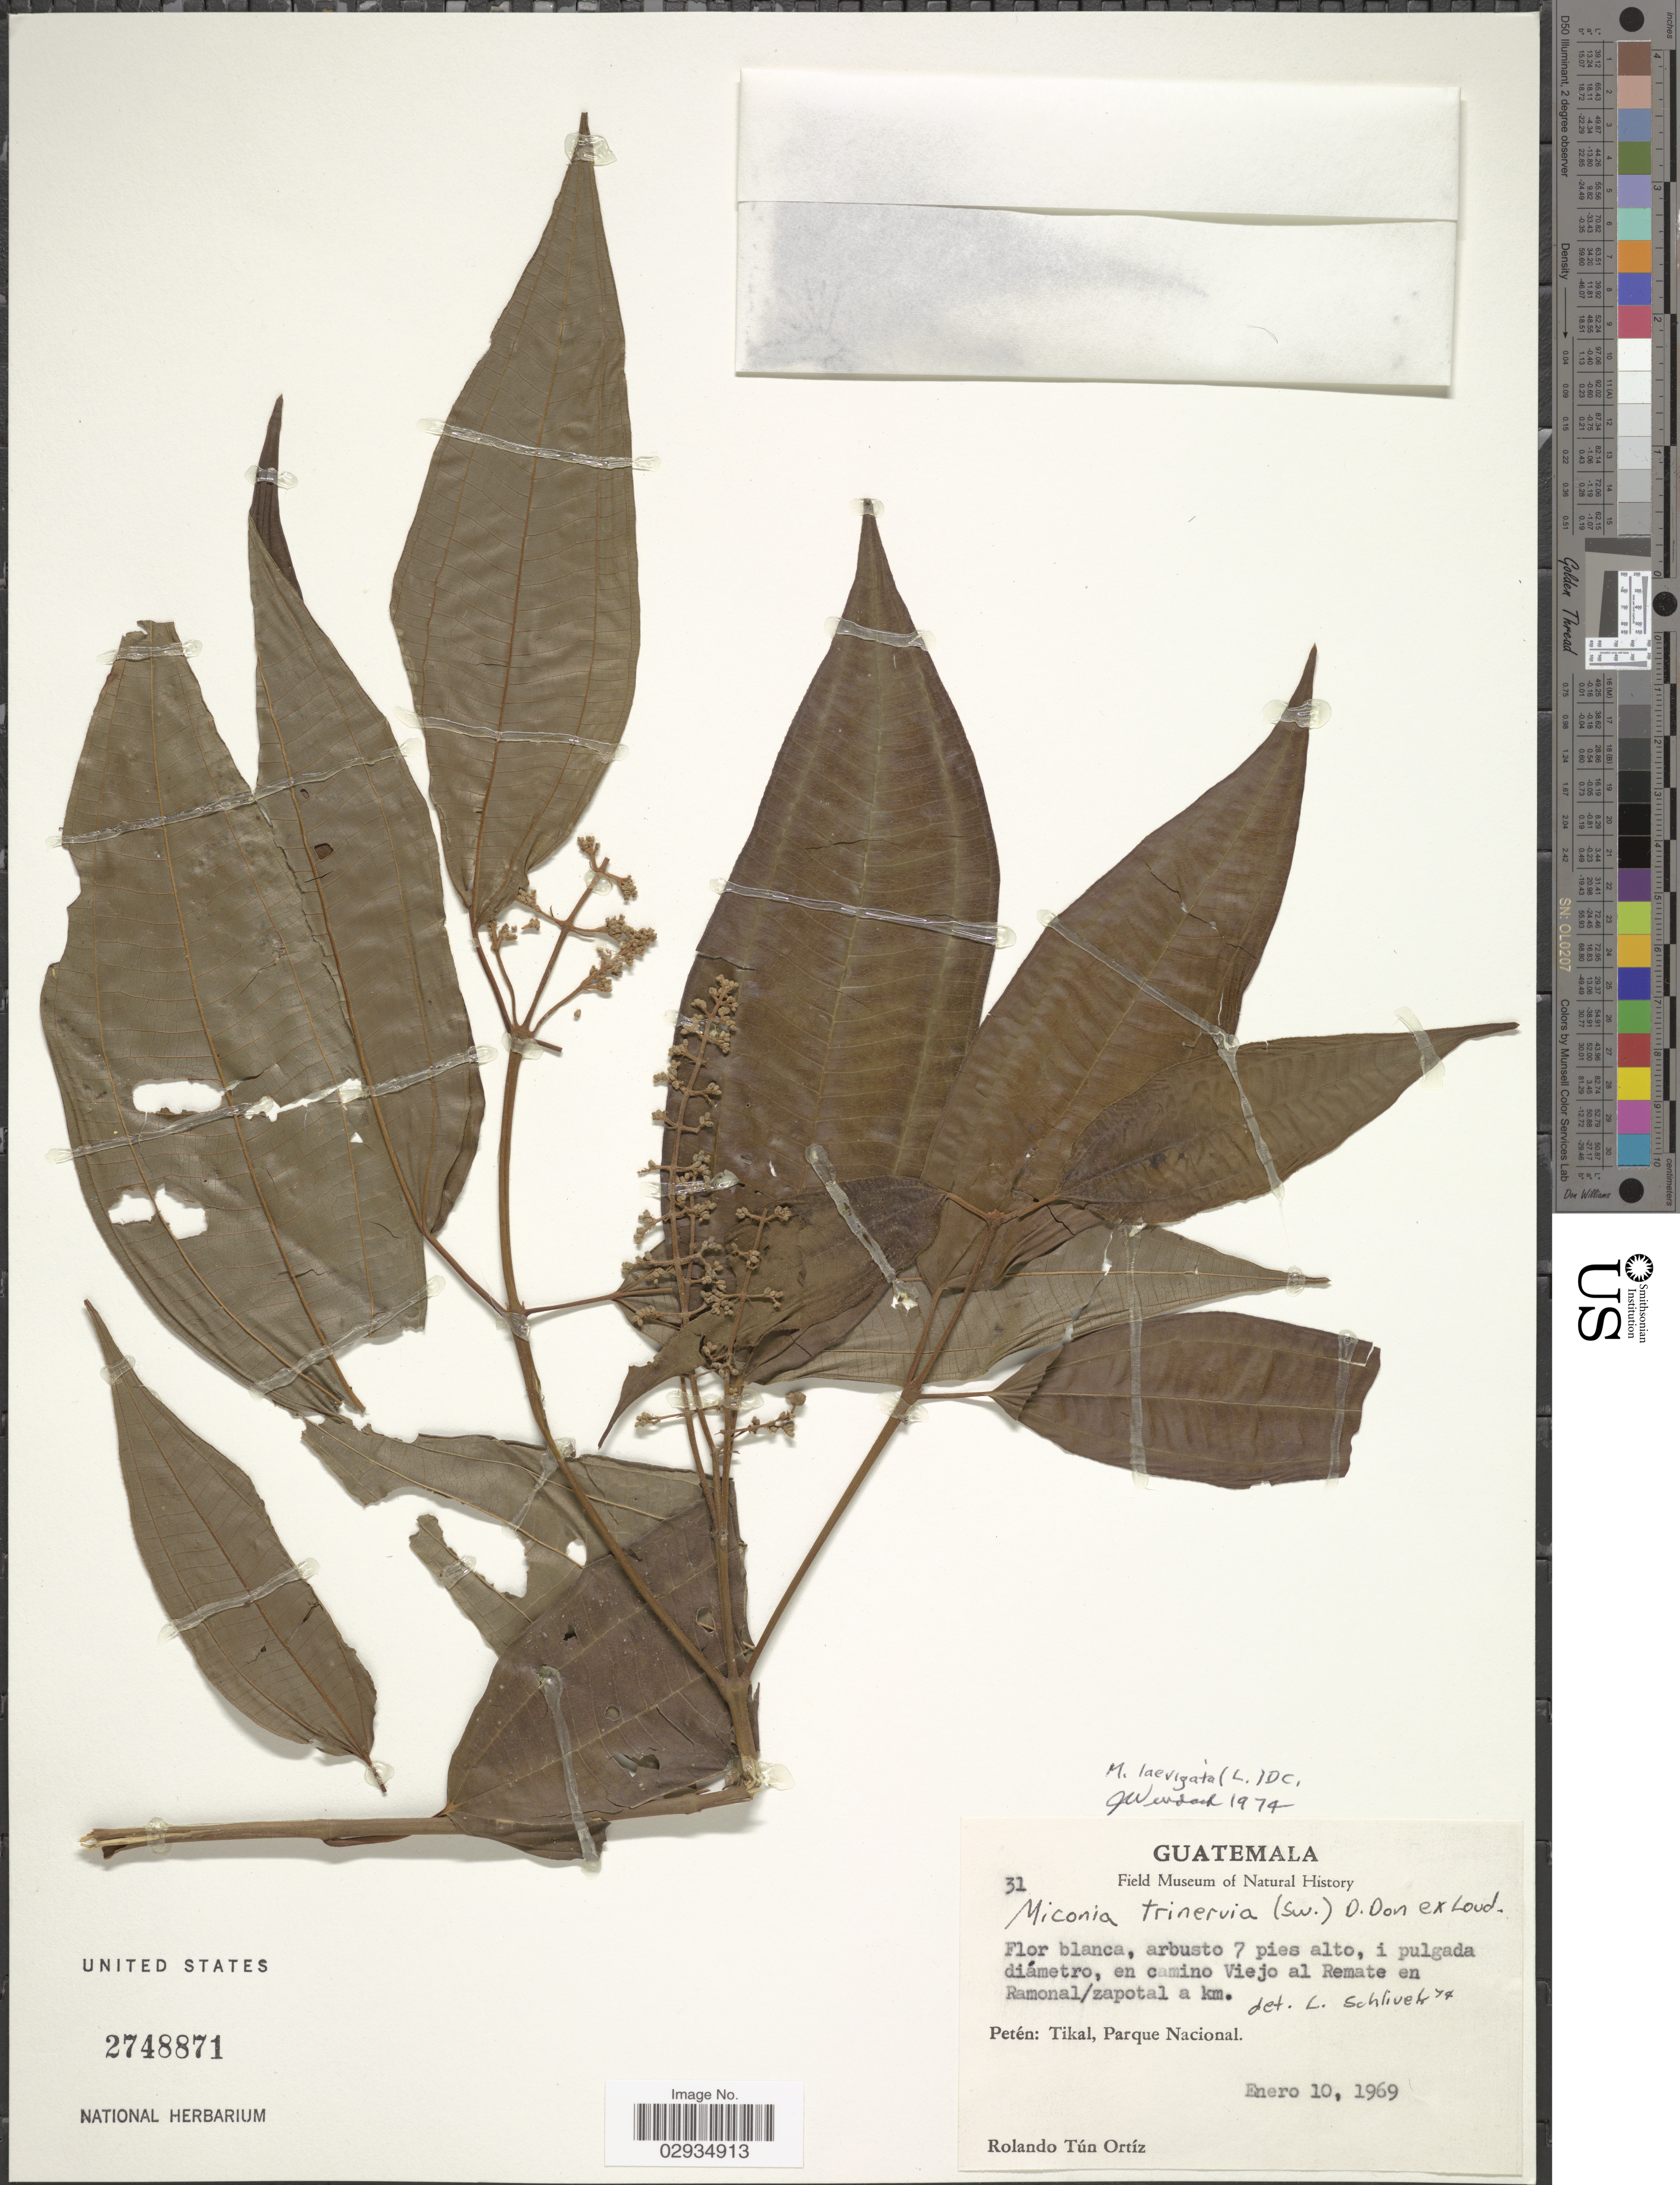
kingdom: Plantae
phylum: Tracheophyta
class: Magnoliopsida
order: Myrtales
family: Melastomataceae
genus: Miconia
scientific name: Miconia laevigata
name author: (L.) D. Don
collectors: R. T. Ortíz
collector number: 31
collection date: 1969-01-10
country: Guatemala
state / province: El Petén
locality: En camino Viejo al Remate en Ramonal/zapotal a km. Tikal, Parque Nacional.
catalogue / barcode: US 2748871